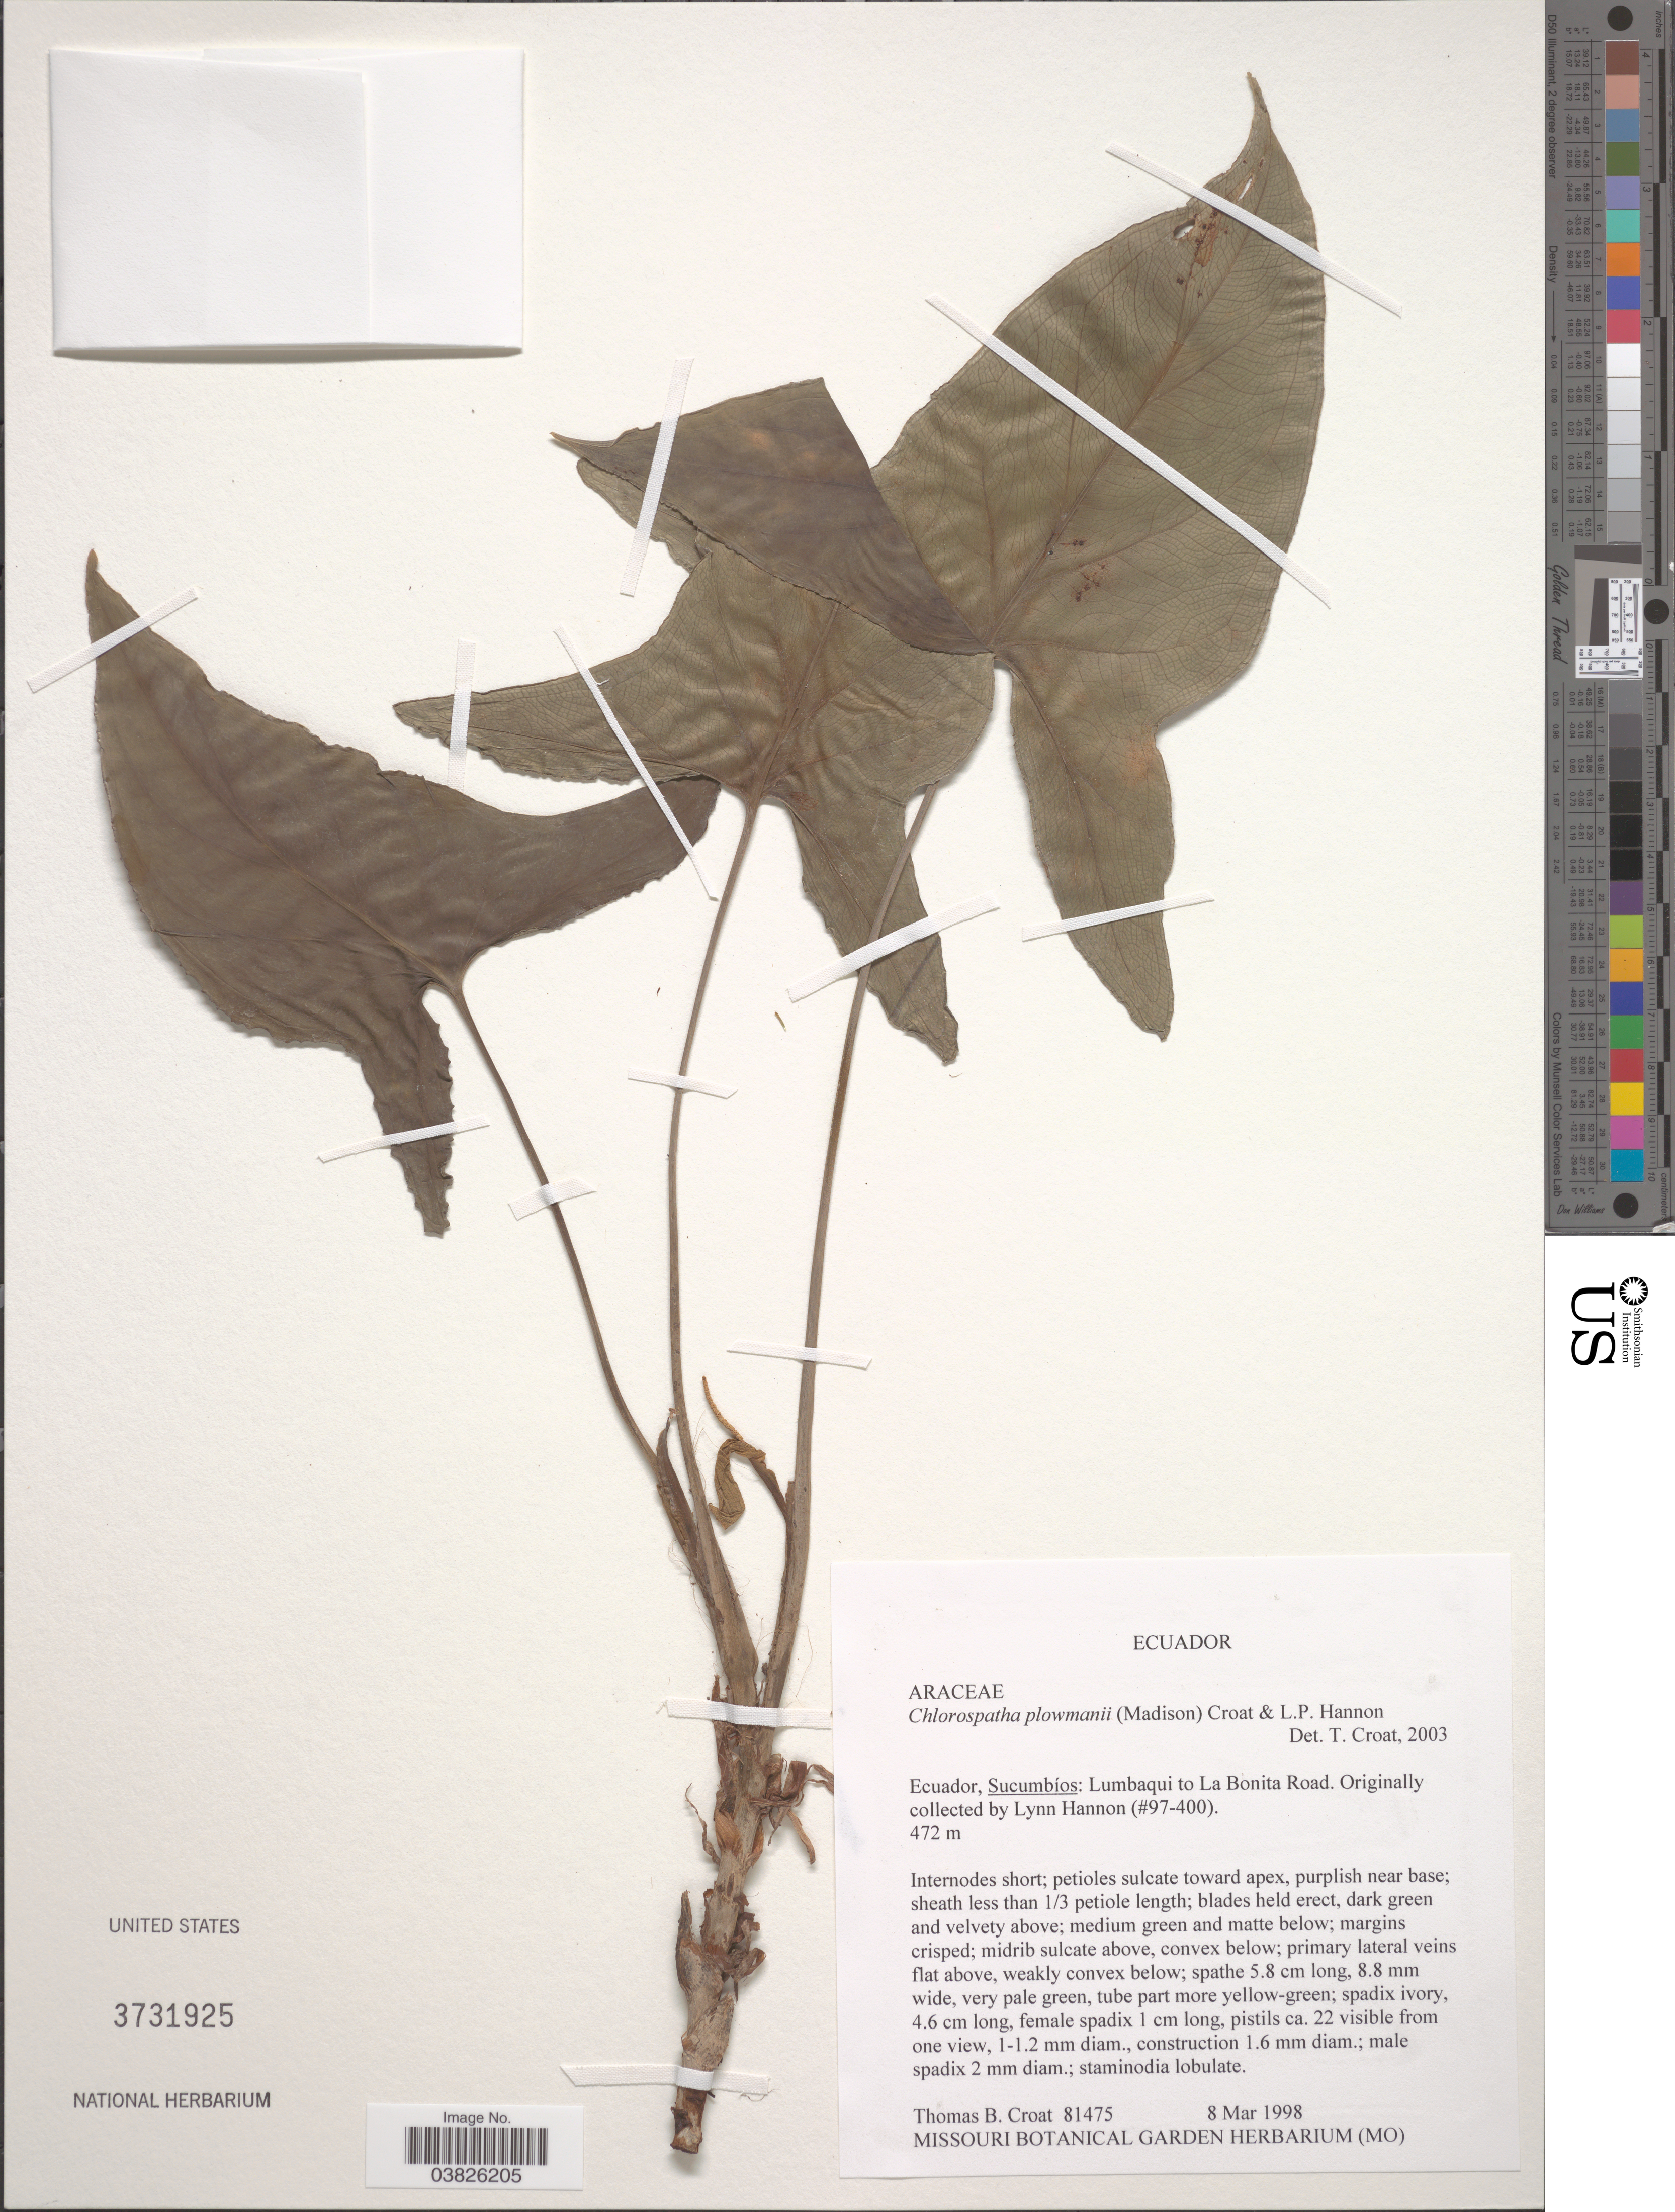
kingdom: Plantae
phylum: Tracheophyta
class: Liliopsida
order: Alismatales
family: Araceae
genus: Chlorospatha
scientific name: Chlorospatha plowmanii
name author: (Madison) Croat & L.P. Hannon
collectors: T. B. Croat & L. Hannon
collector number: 81475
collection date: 1998-03-08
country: Ecuador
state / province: Sucumbíos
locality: Lumbaqui to La Bonita Road.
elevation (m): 472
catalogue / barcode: US 3731925